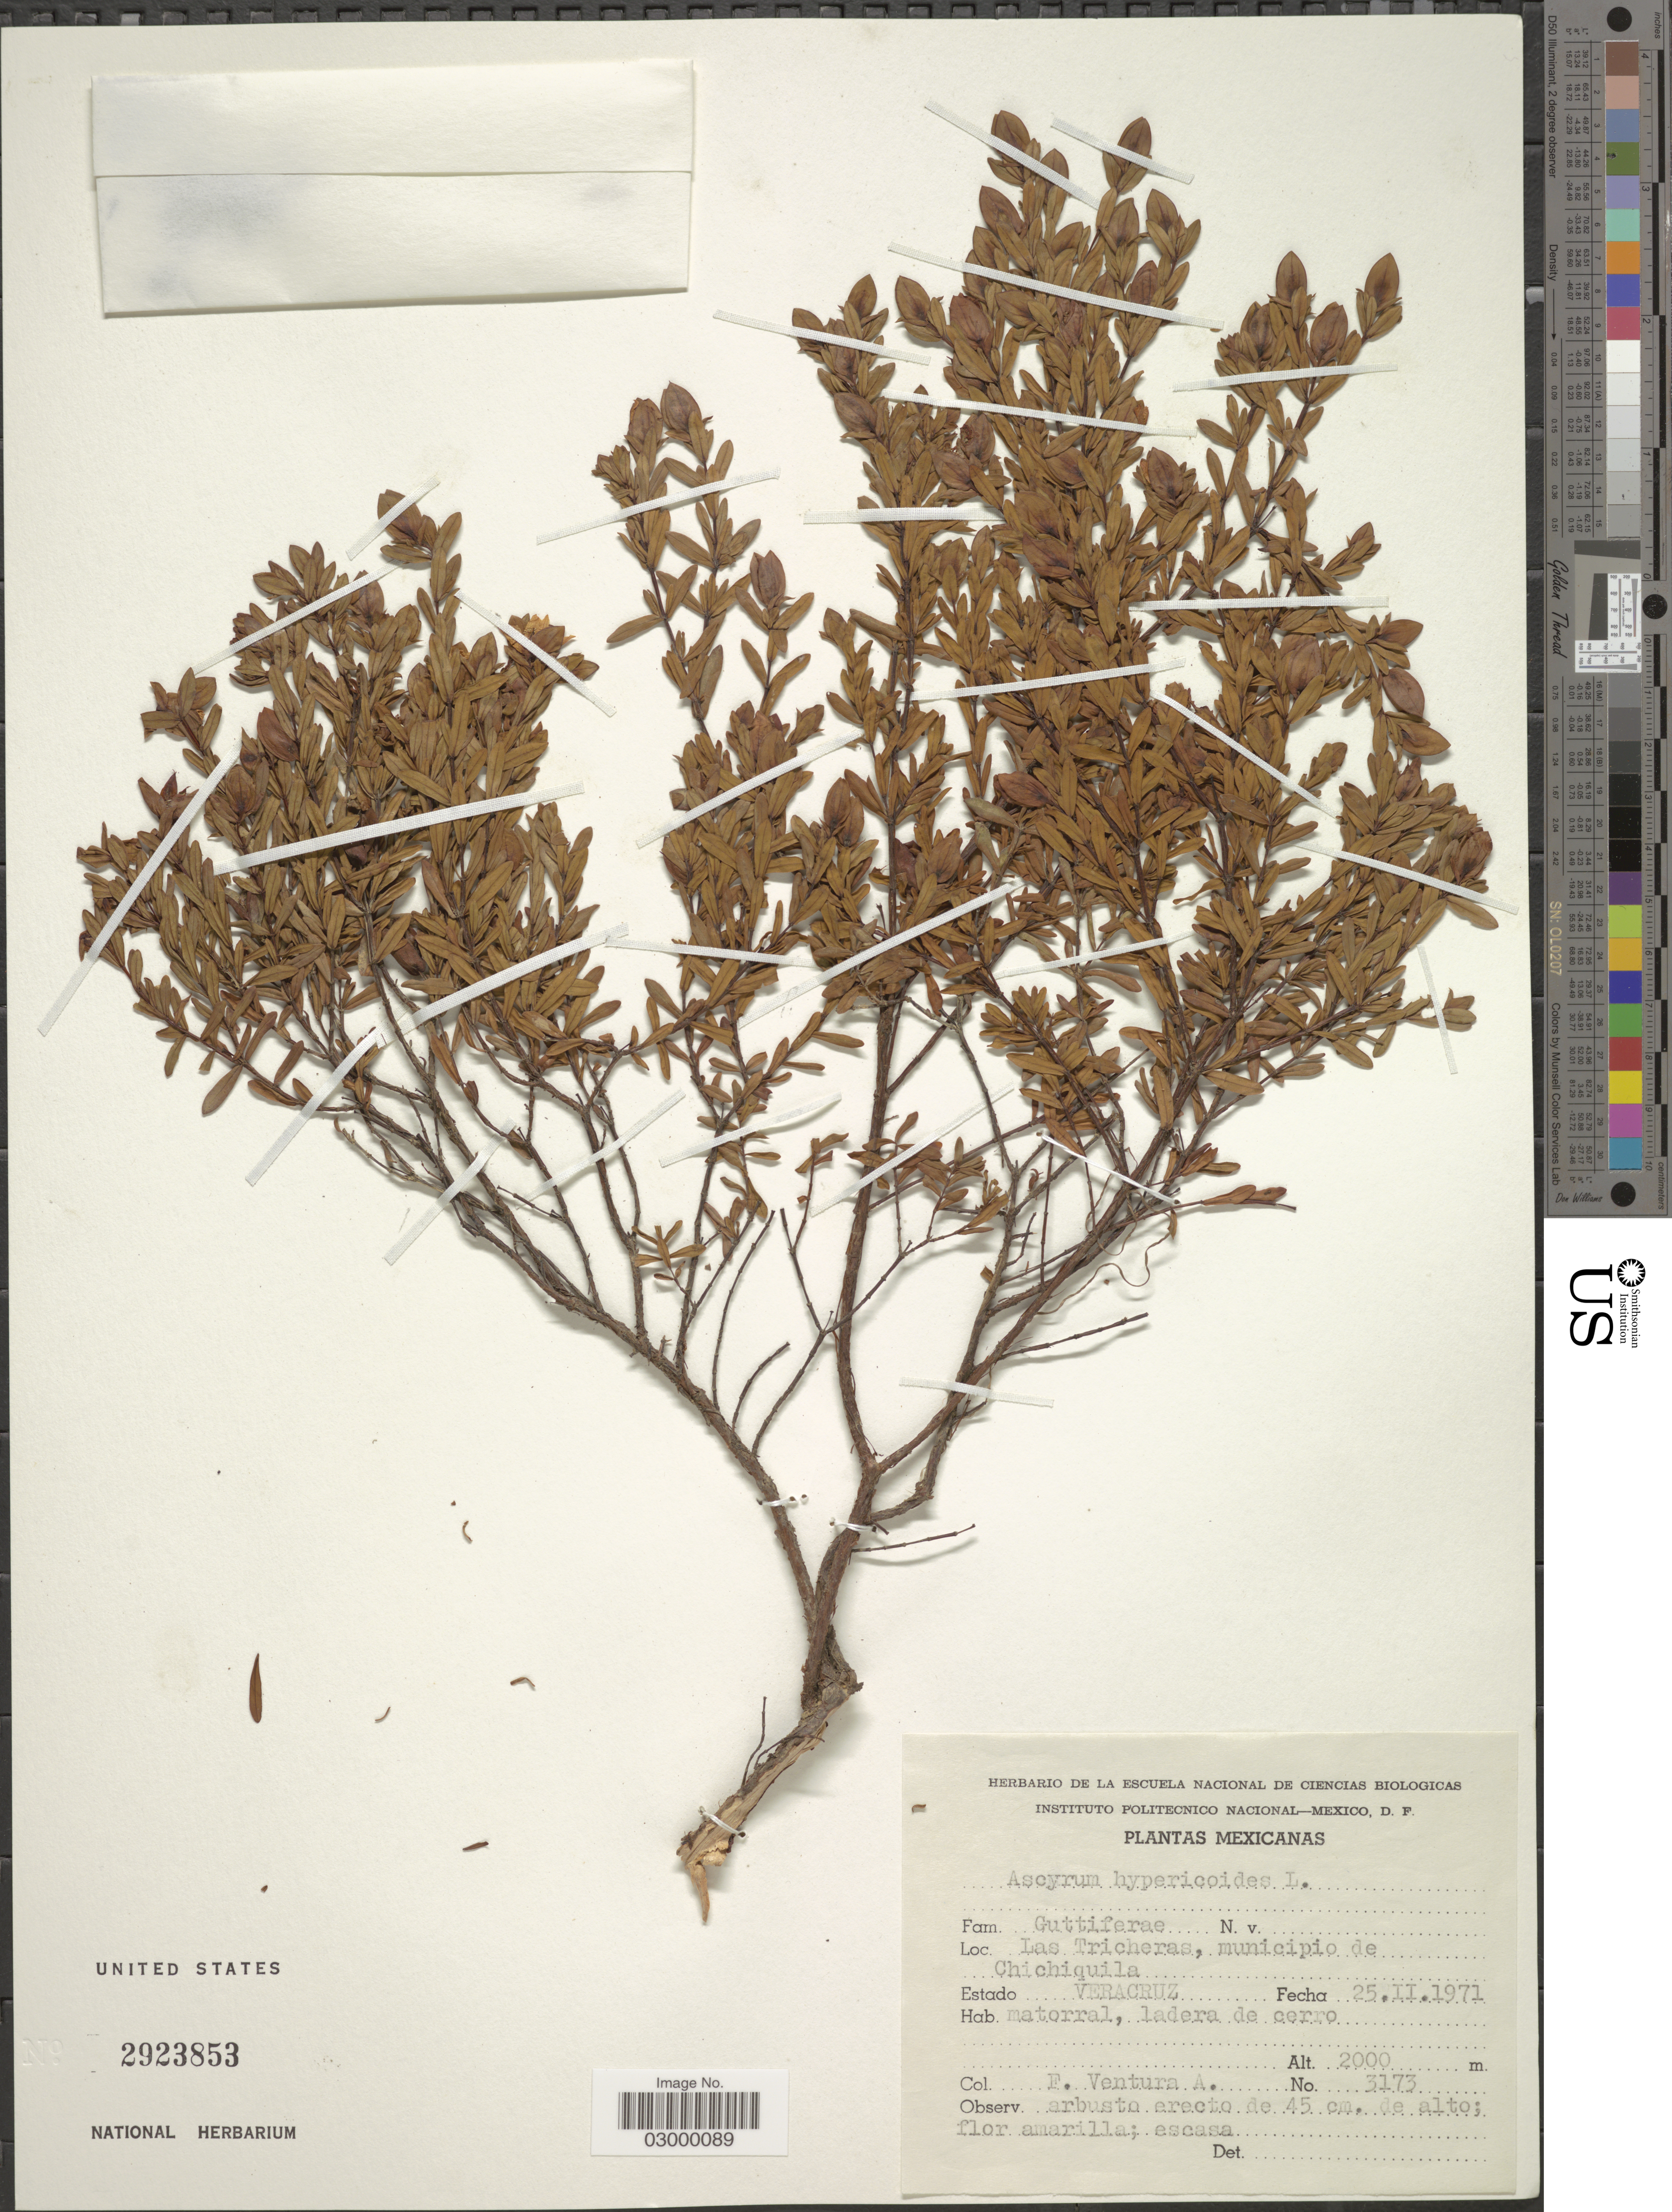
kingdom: Plantae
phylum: Tracheophyta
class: Magnoliopsida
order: Malpighiales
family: Hypericaceae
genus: Hypericum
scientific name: Hypericum hypericoides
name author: (L.) Crantz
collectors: F. Ventura A.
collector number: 3173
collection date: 1971-02-25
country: Mexico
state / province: Veracruz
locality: Las Tricheras, municipio de Chichiquila, Estado Veracruz.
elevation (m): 2000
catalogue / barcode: US 2923853